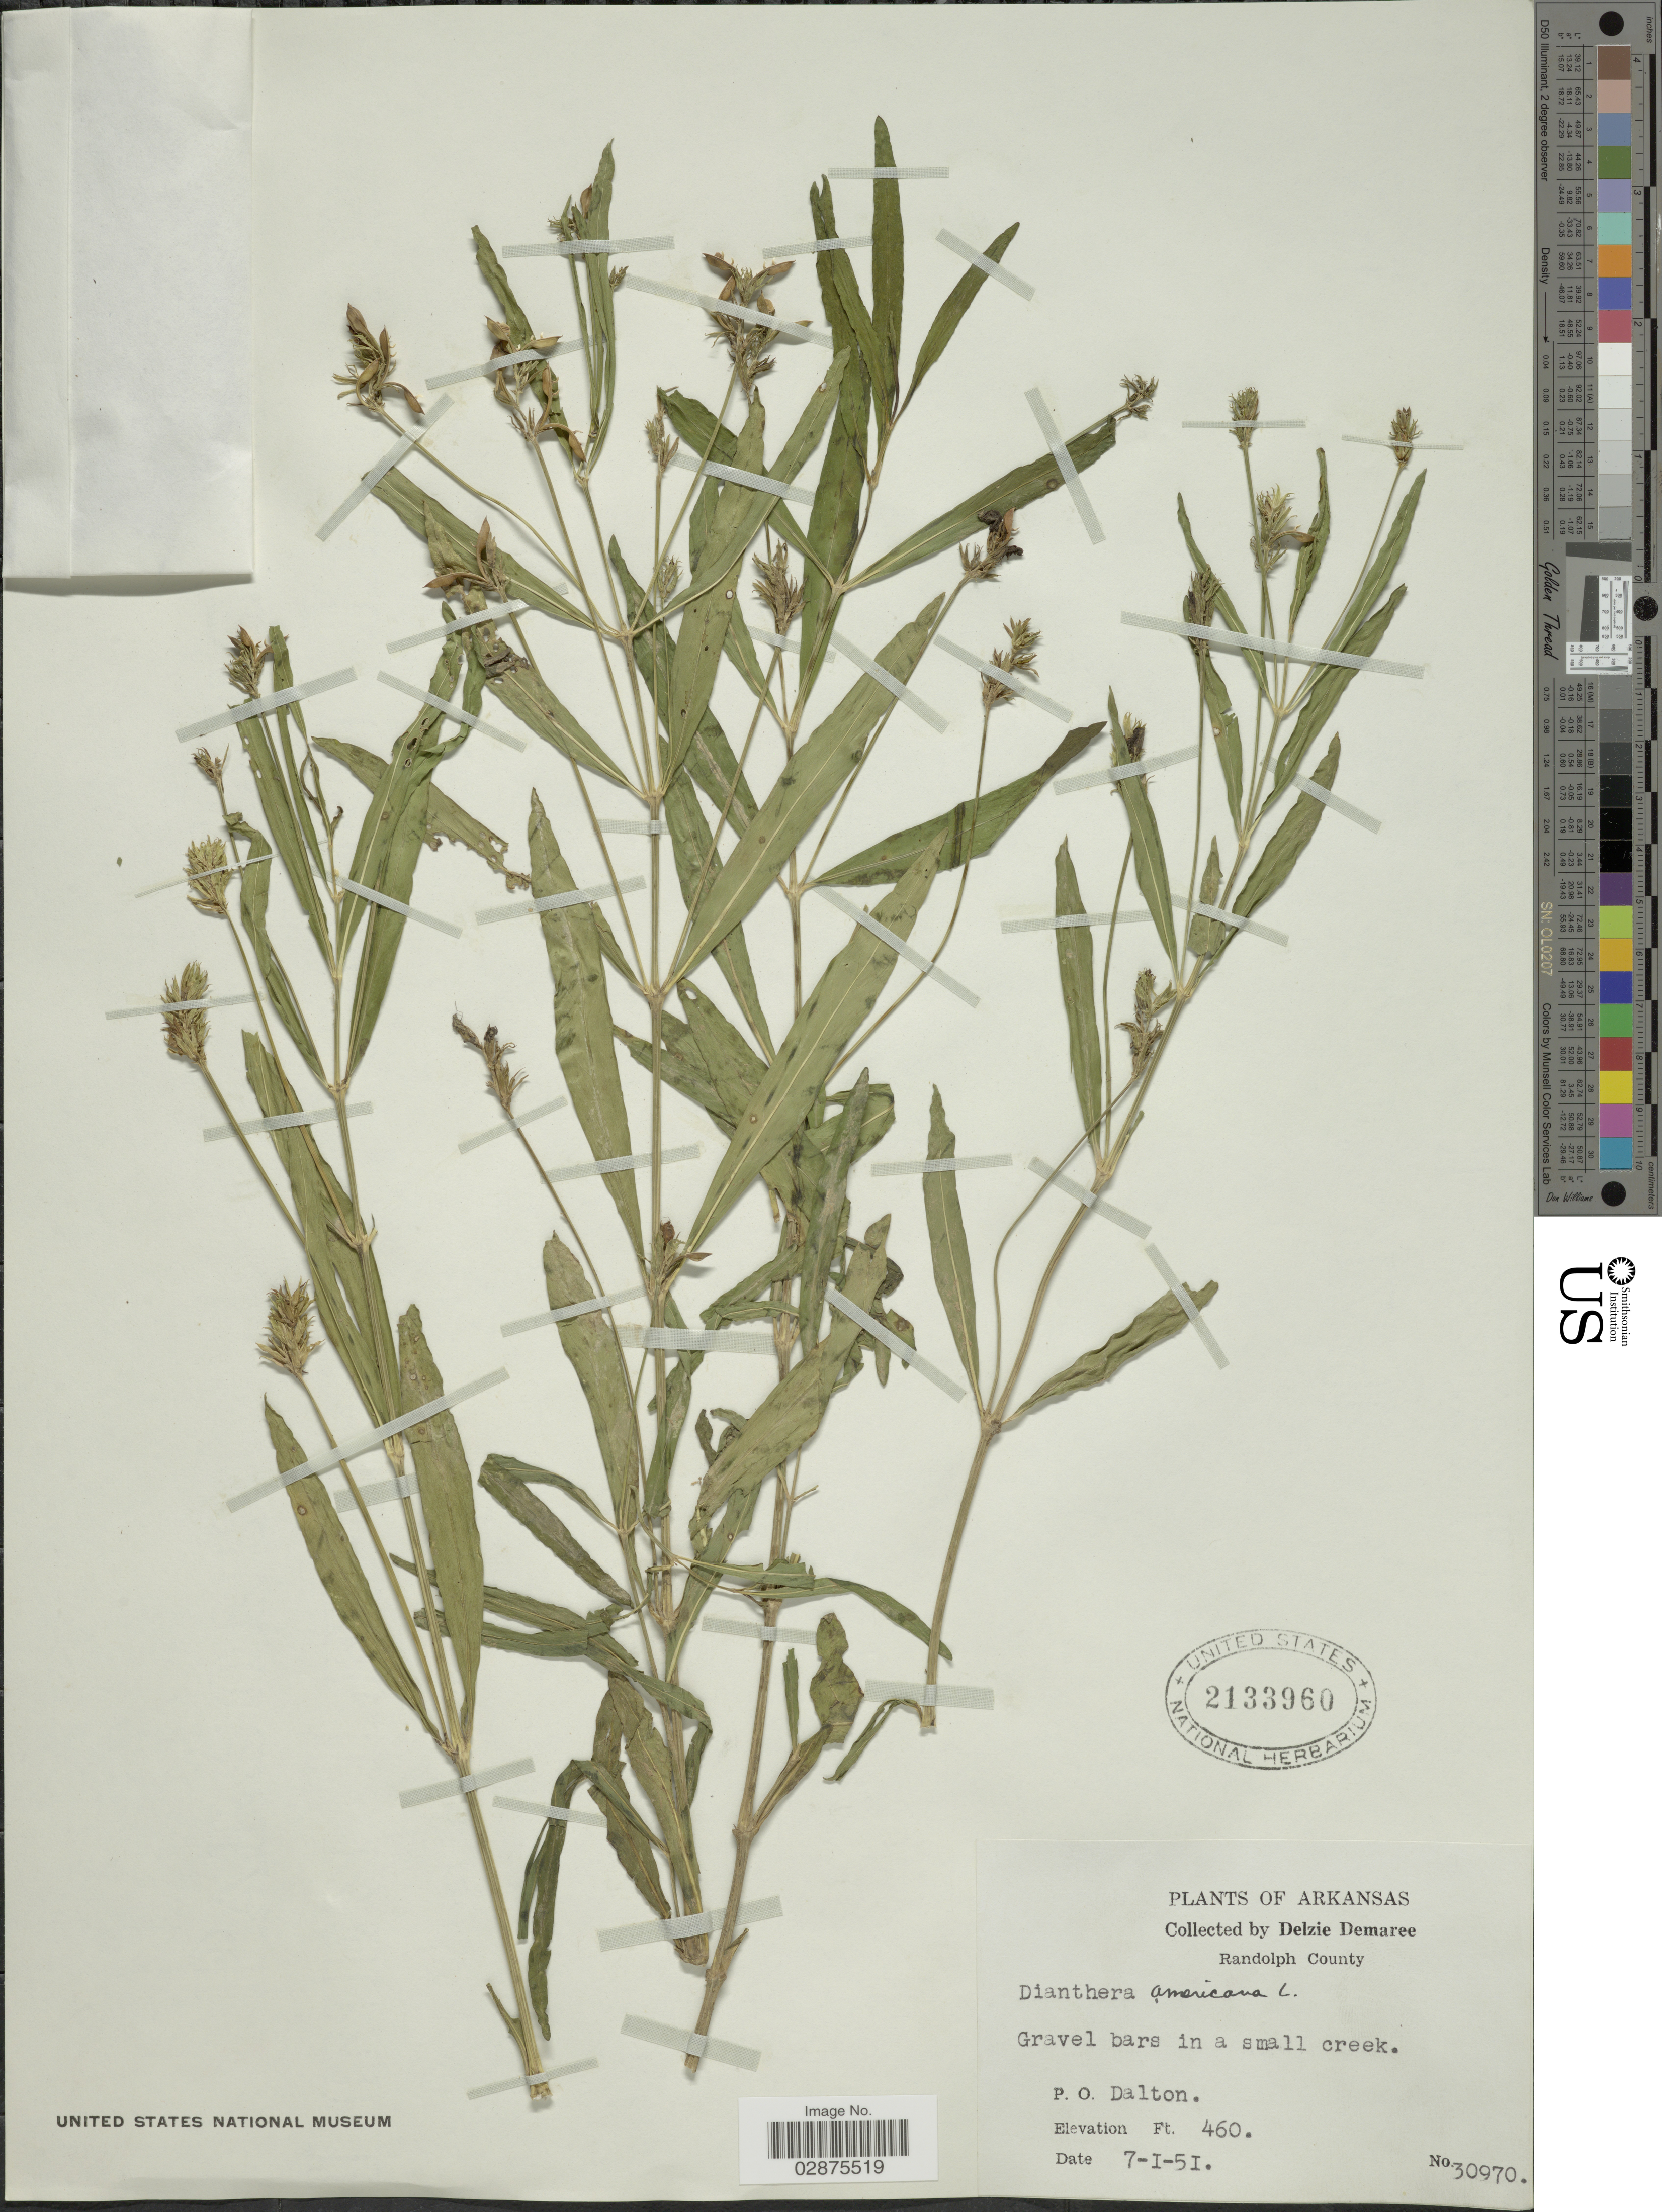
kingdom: Plantae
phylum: Tracheophyta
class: Magnoliopsida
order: Lamiales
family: Acanthaceae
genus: Justicia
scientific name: Justicia americana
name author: (L.) Vahl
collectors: D. Demaree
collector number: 30970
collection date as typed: Transcribed d/m/y: 1/7/51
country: United States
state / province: Arkansas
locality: Randolph County. Gravel bars in a small creek. P.O. Dalton.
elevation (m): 140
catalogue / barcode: US 2133960